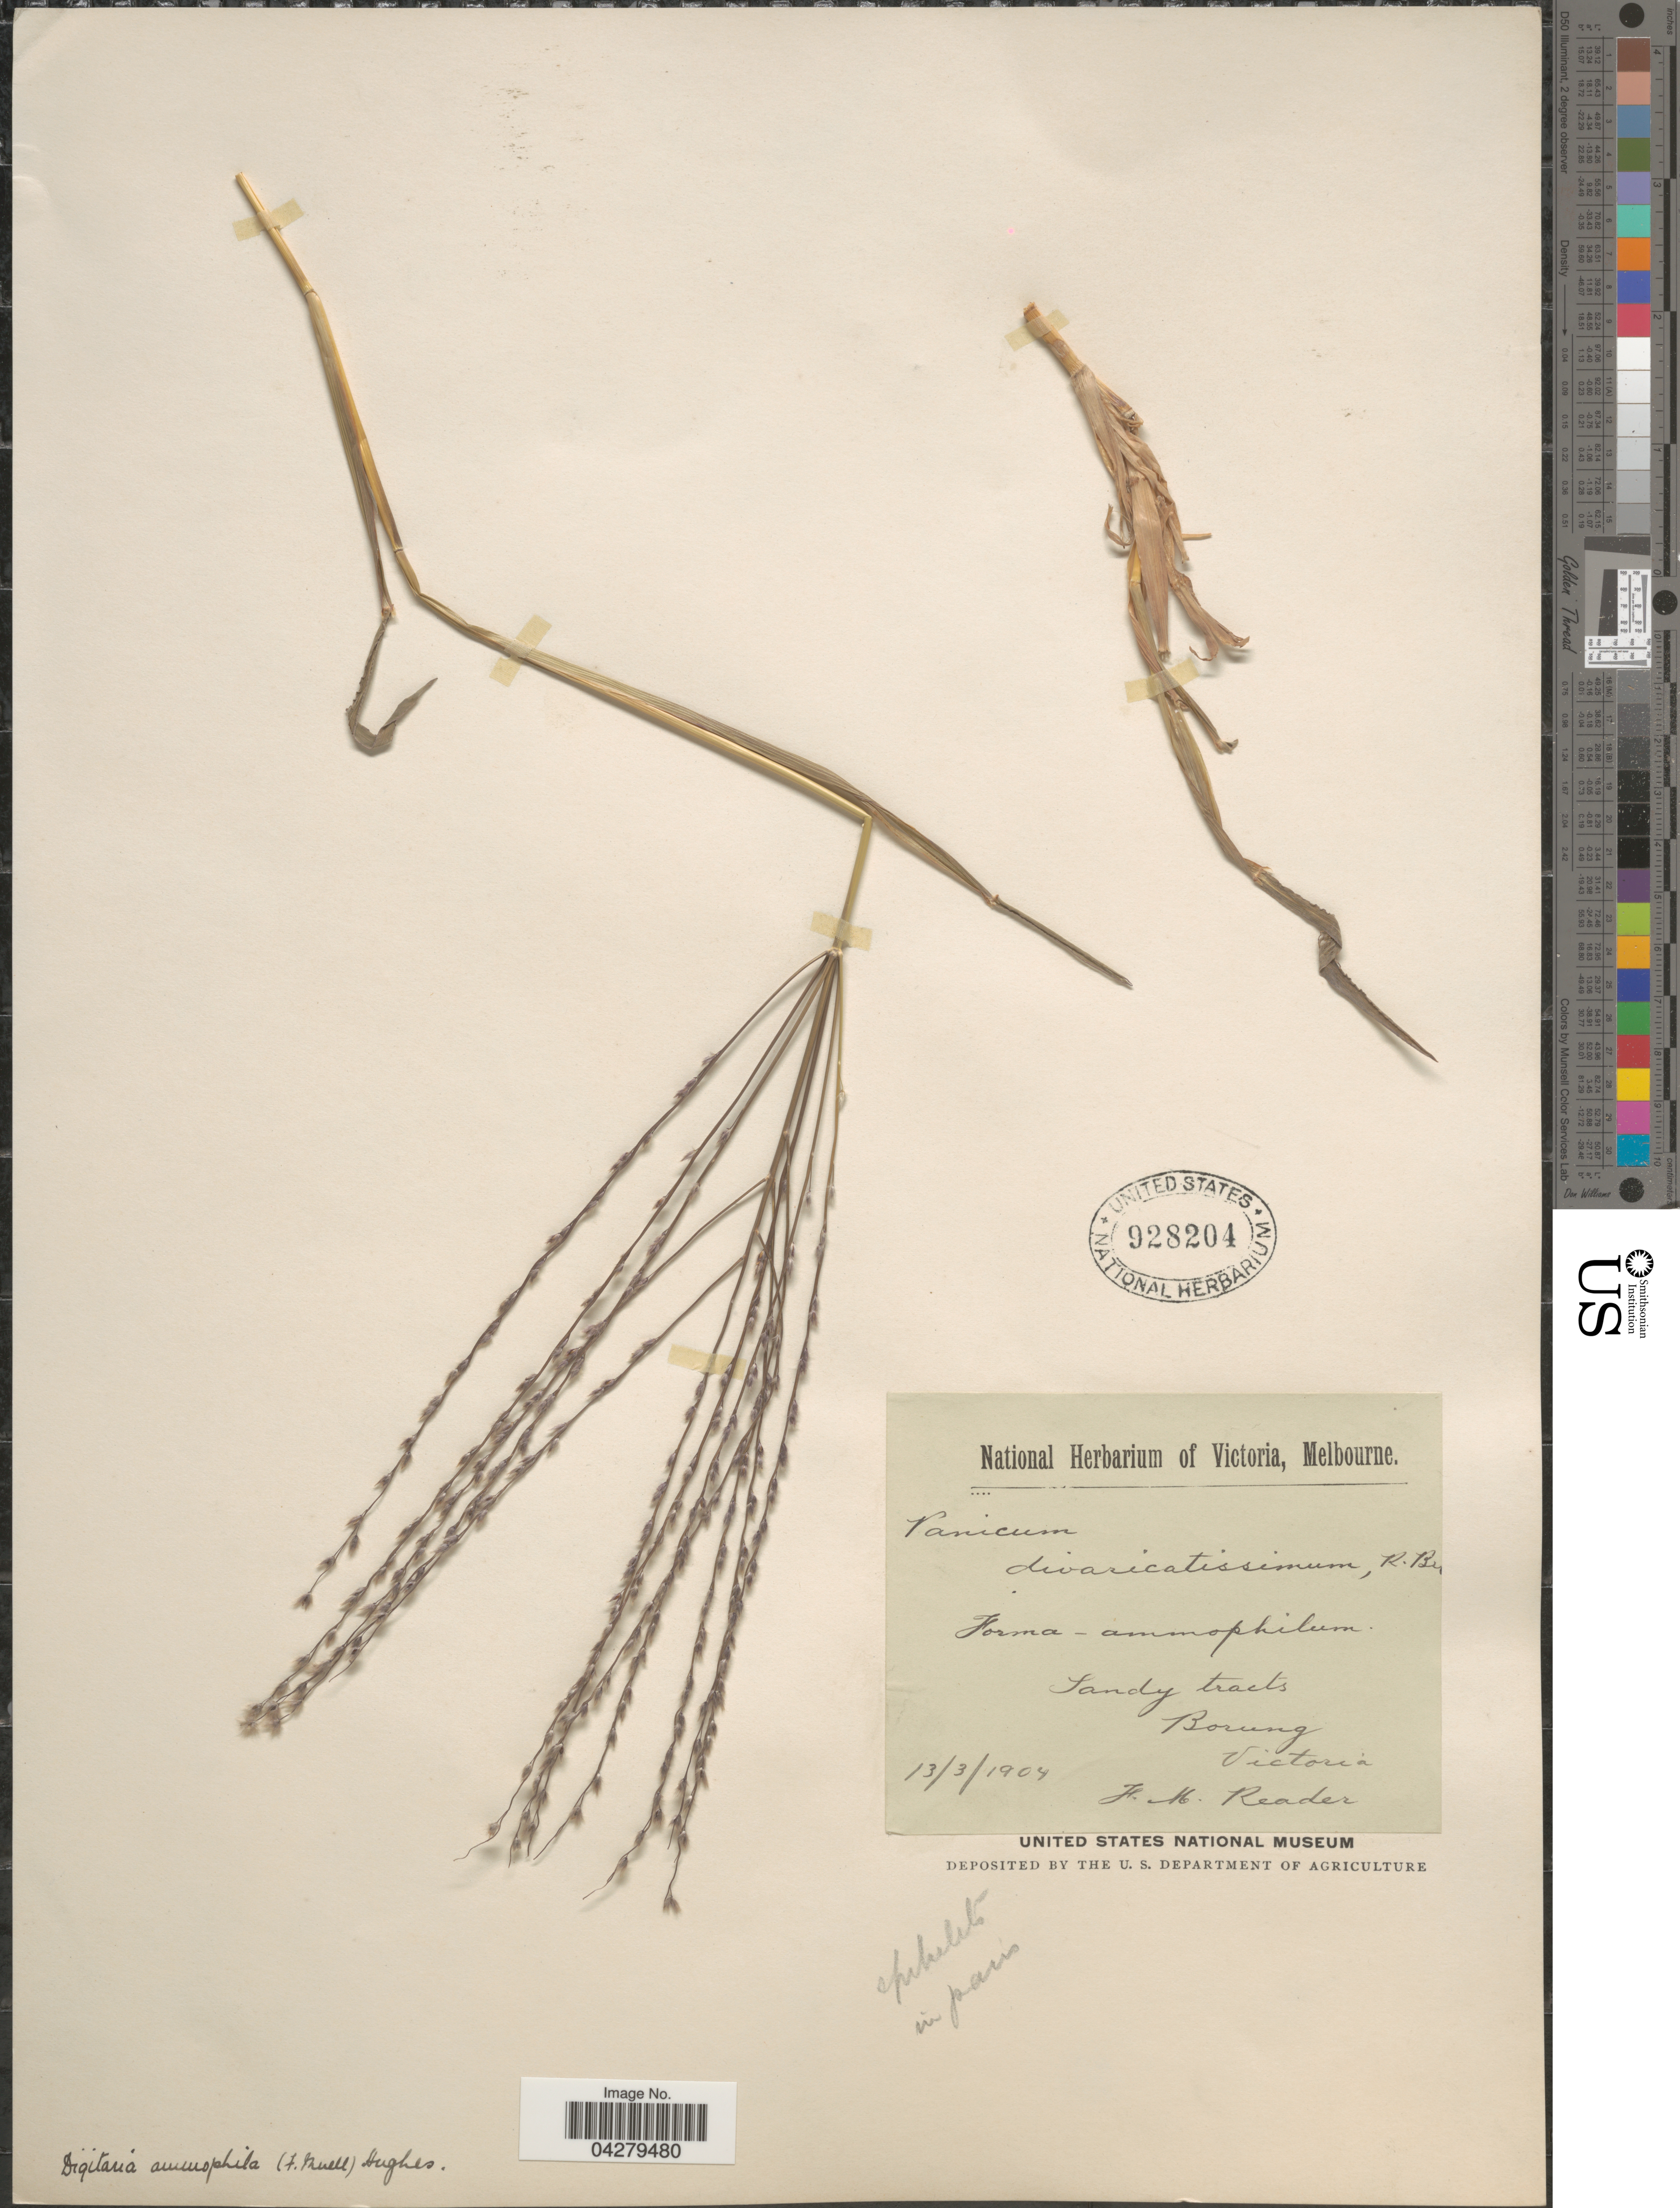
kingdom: Plantae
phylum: Tracheophyta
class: Liliopsida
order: Poales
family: Poaceae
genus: Digitaria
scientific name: Digitaria ammophila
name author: (F. Muell.) Hughes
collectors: F. Reader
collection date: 1904-03-13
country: Australia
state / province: Victoria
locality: Sandy tracts, Borung, Victoria.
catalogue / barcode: US 928204